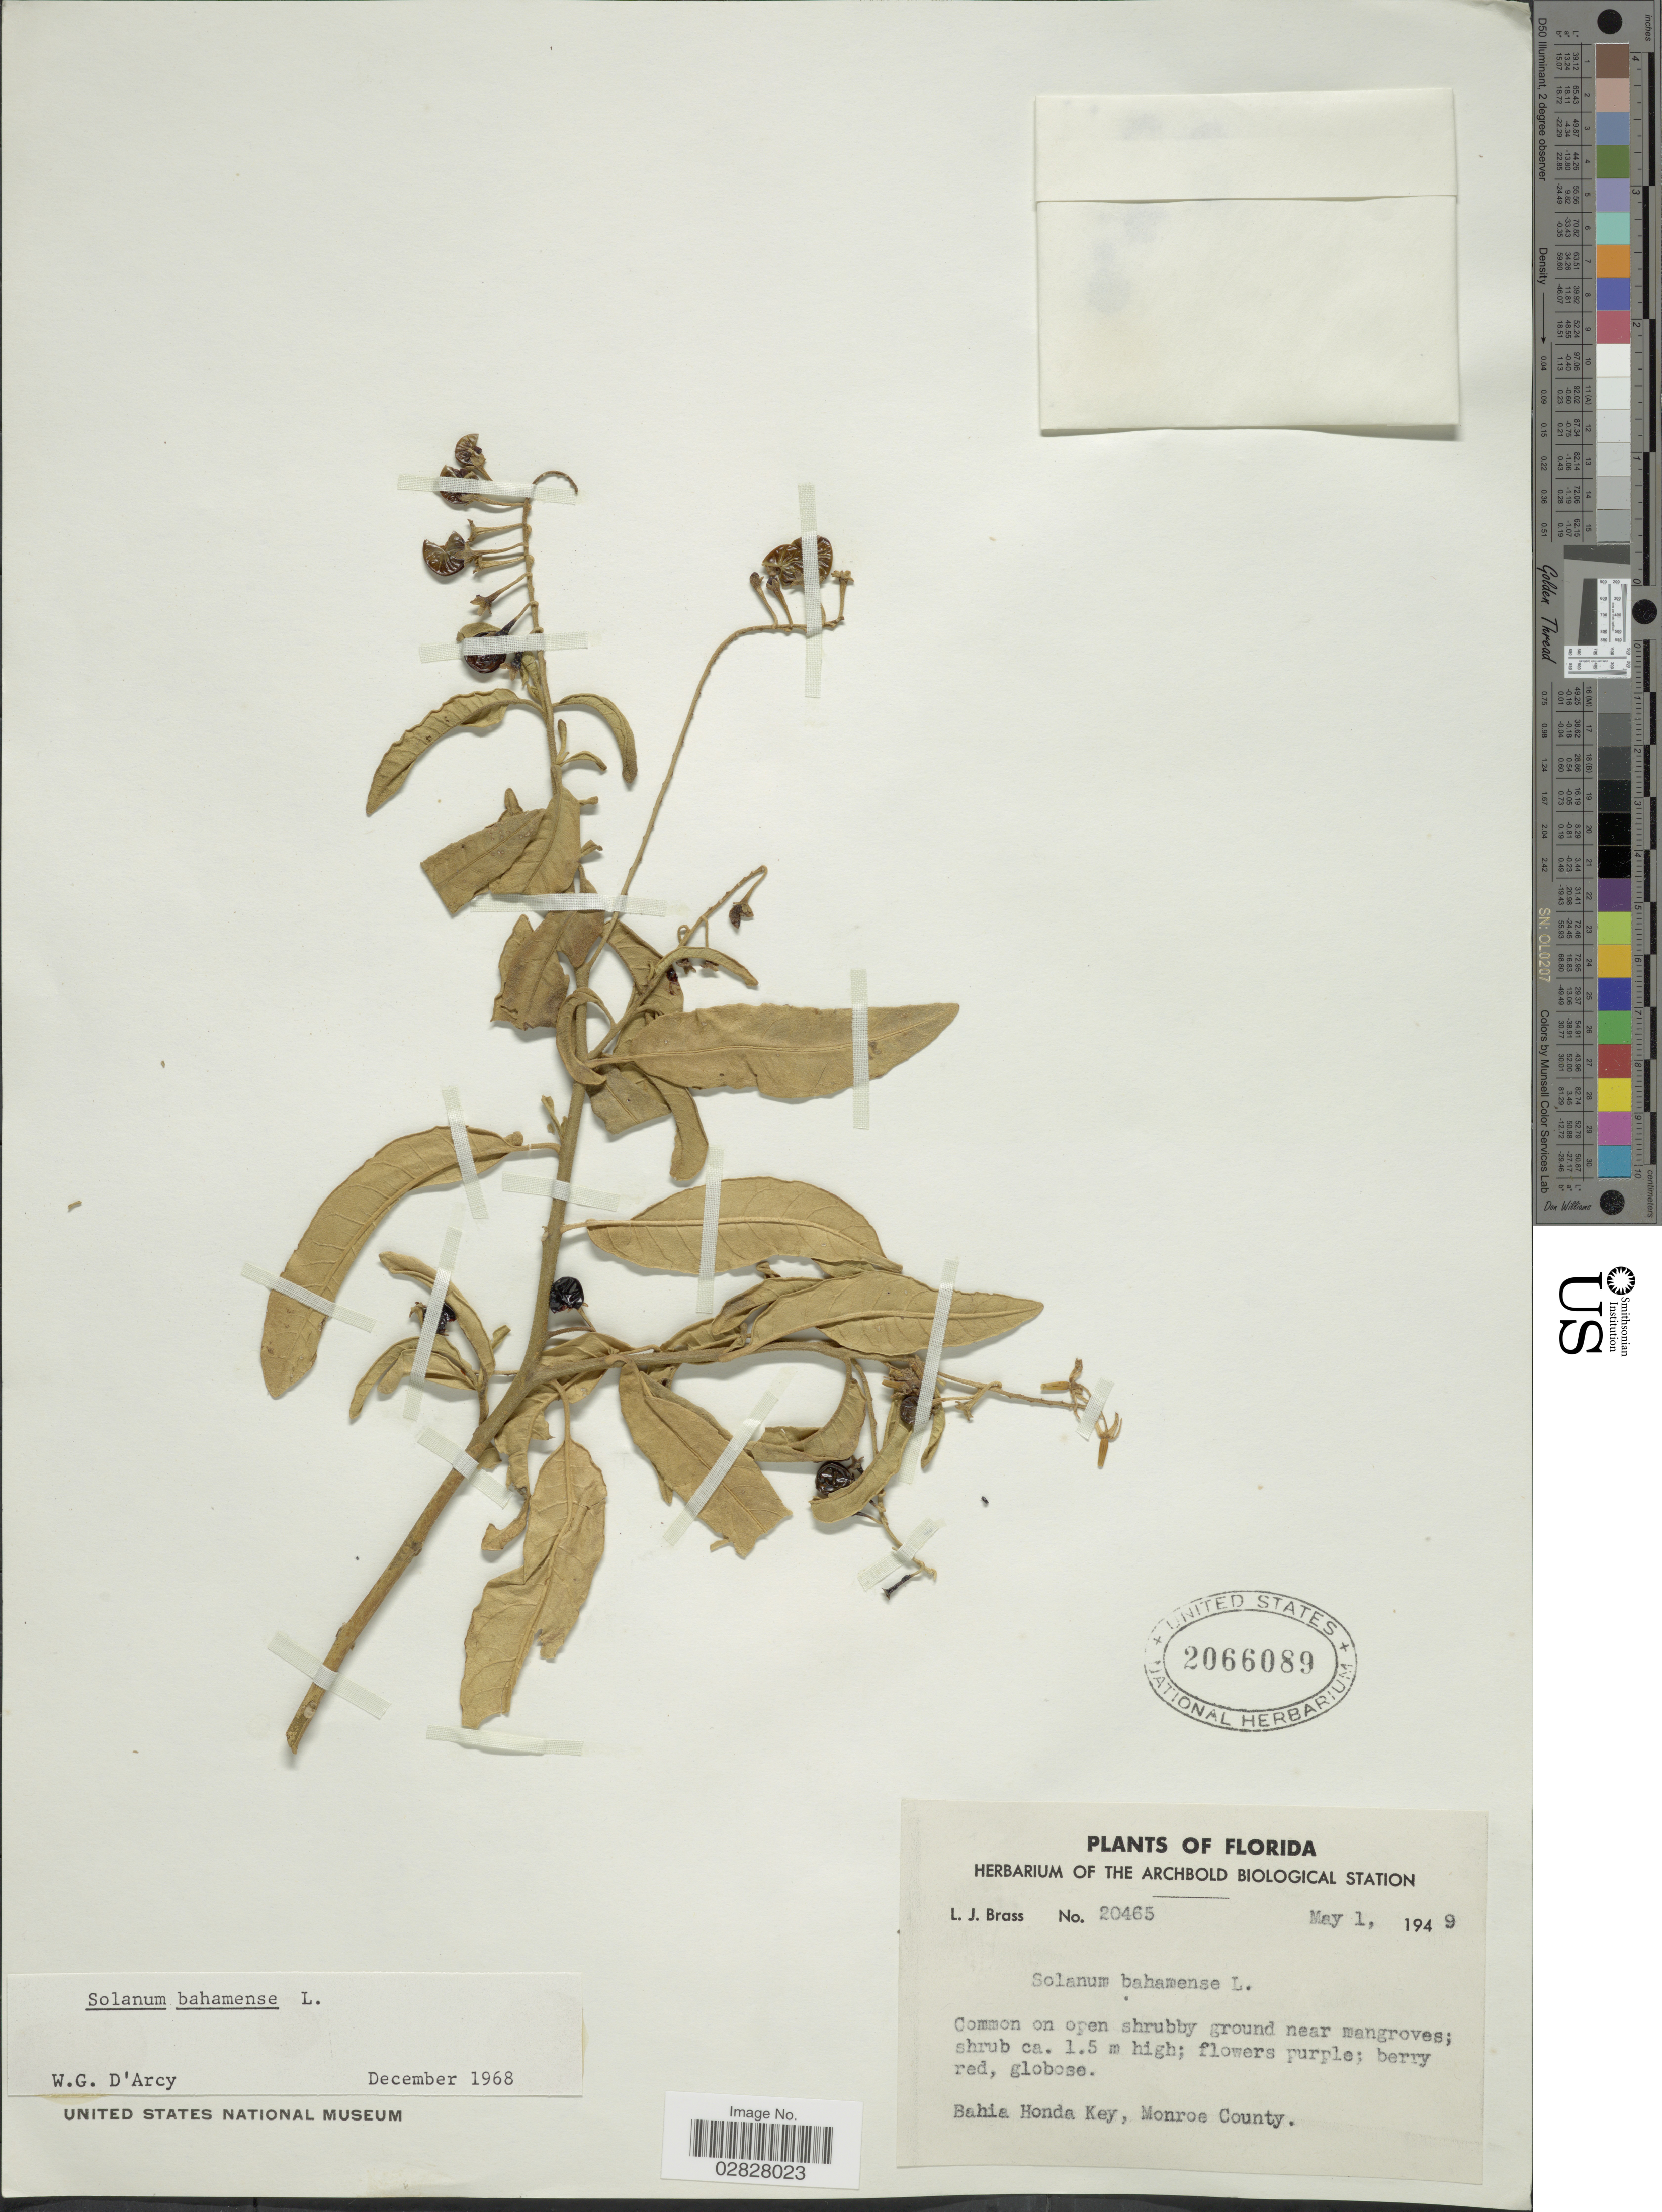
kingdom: Plantae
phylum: Tracheophyta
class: Magnoliopsida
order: Solanales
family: Solanaceae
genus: Solanum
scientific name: Solanum bahamense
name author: L.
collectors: L. J. Brass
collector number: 20465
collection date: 1949-05-01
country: United States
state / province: Florida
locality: Bahia Honda Key, Monroe County.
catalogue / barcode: US 2066089